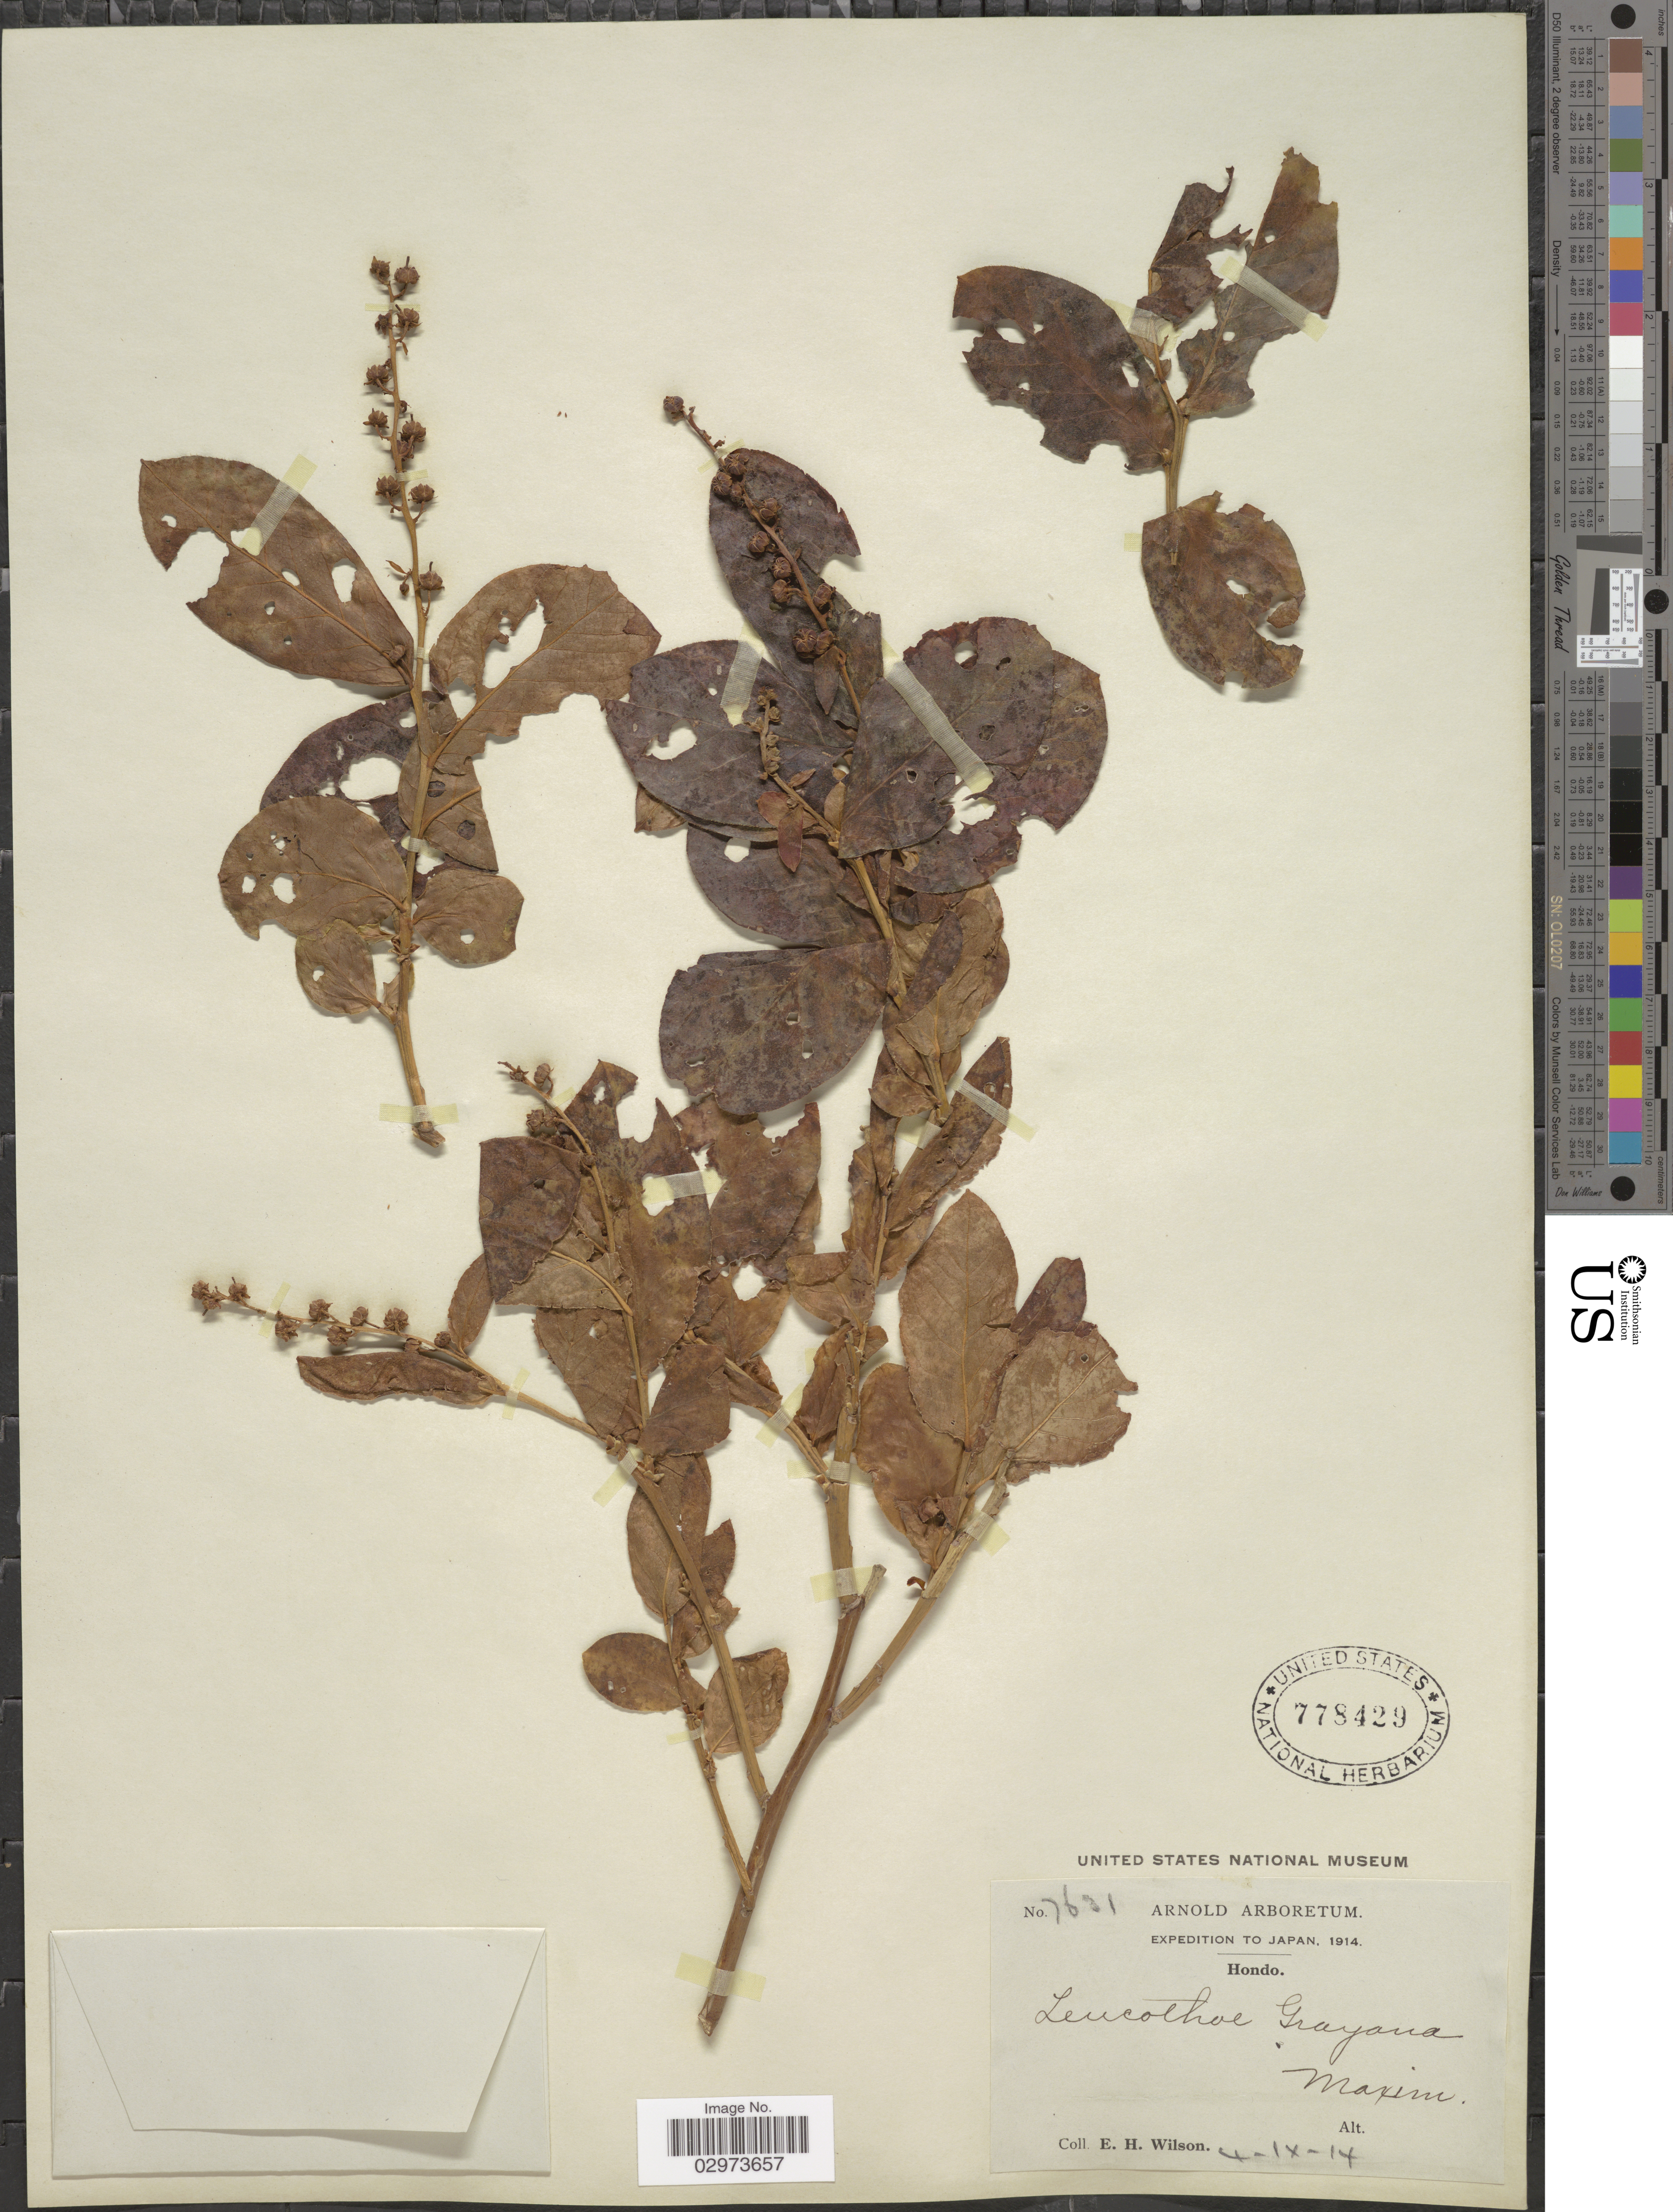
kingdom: Plantae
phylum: Tracheophyta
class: Magnoliopsida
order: Ericales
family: Ericaceae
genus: Leucothoe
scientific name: Leucothoë grayana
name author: Maxim.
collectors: E. Wilson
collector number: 7631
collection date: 1914-09-04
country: Japan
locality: Hondo.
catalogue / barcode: US 778429